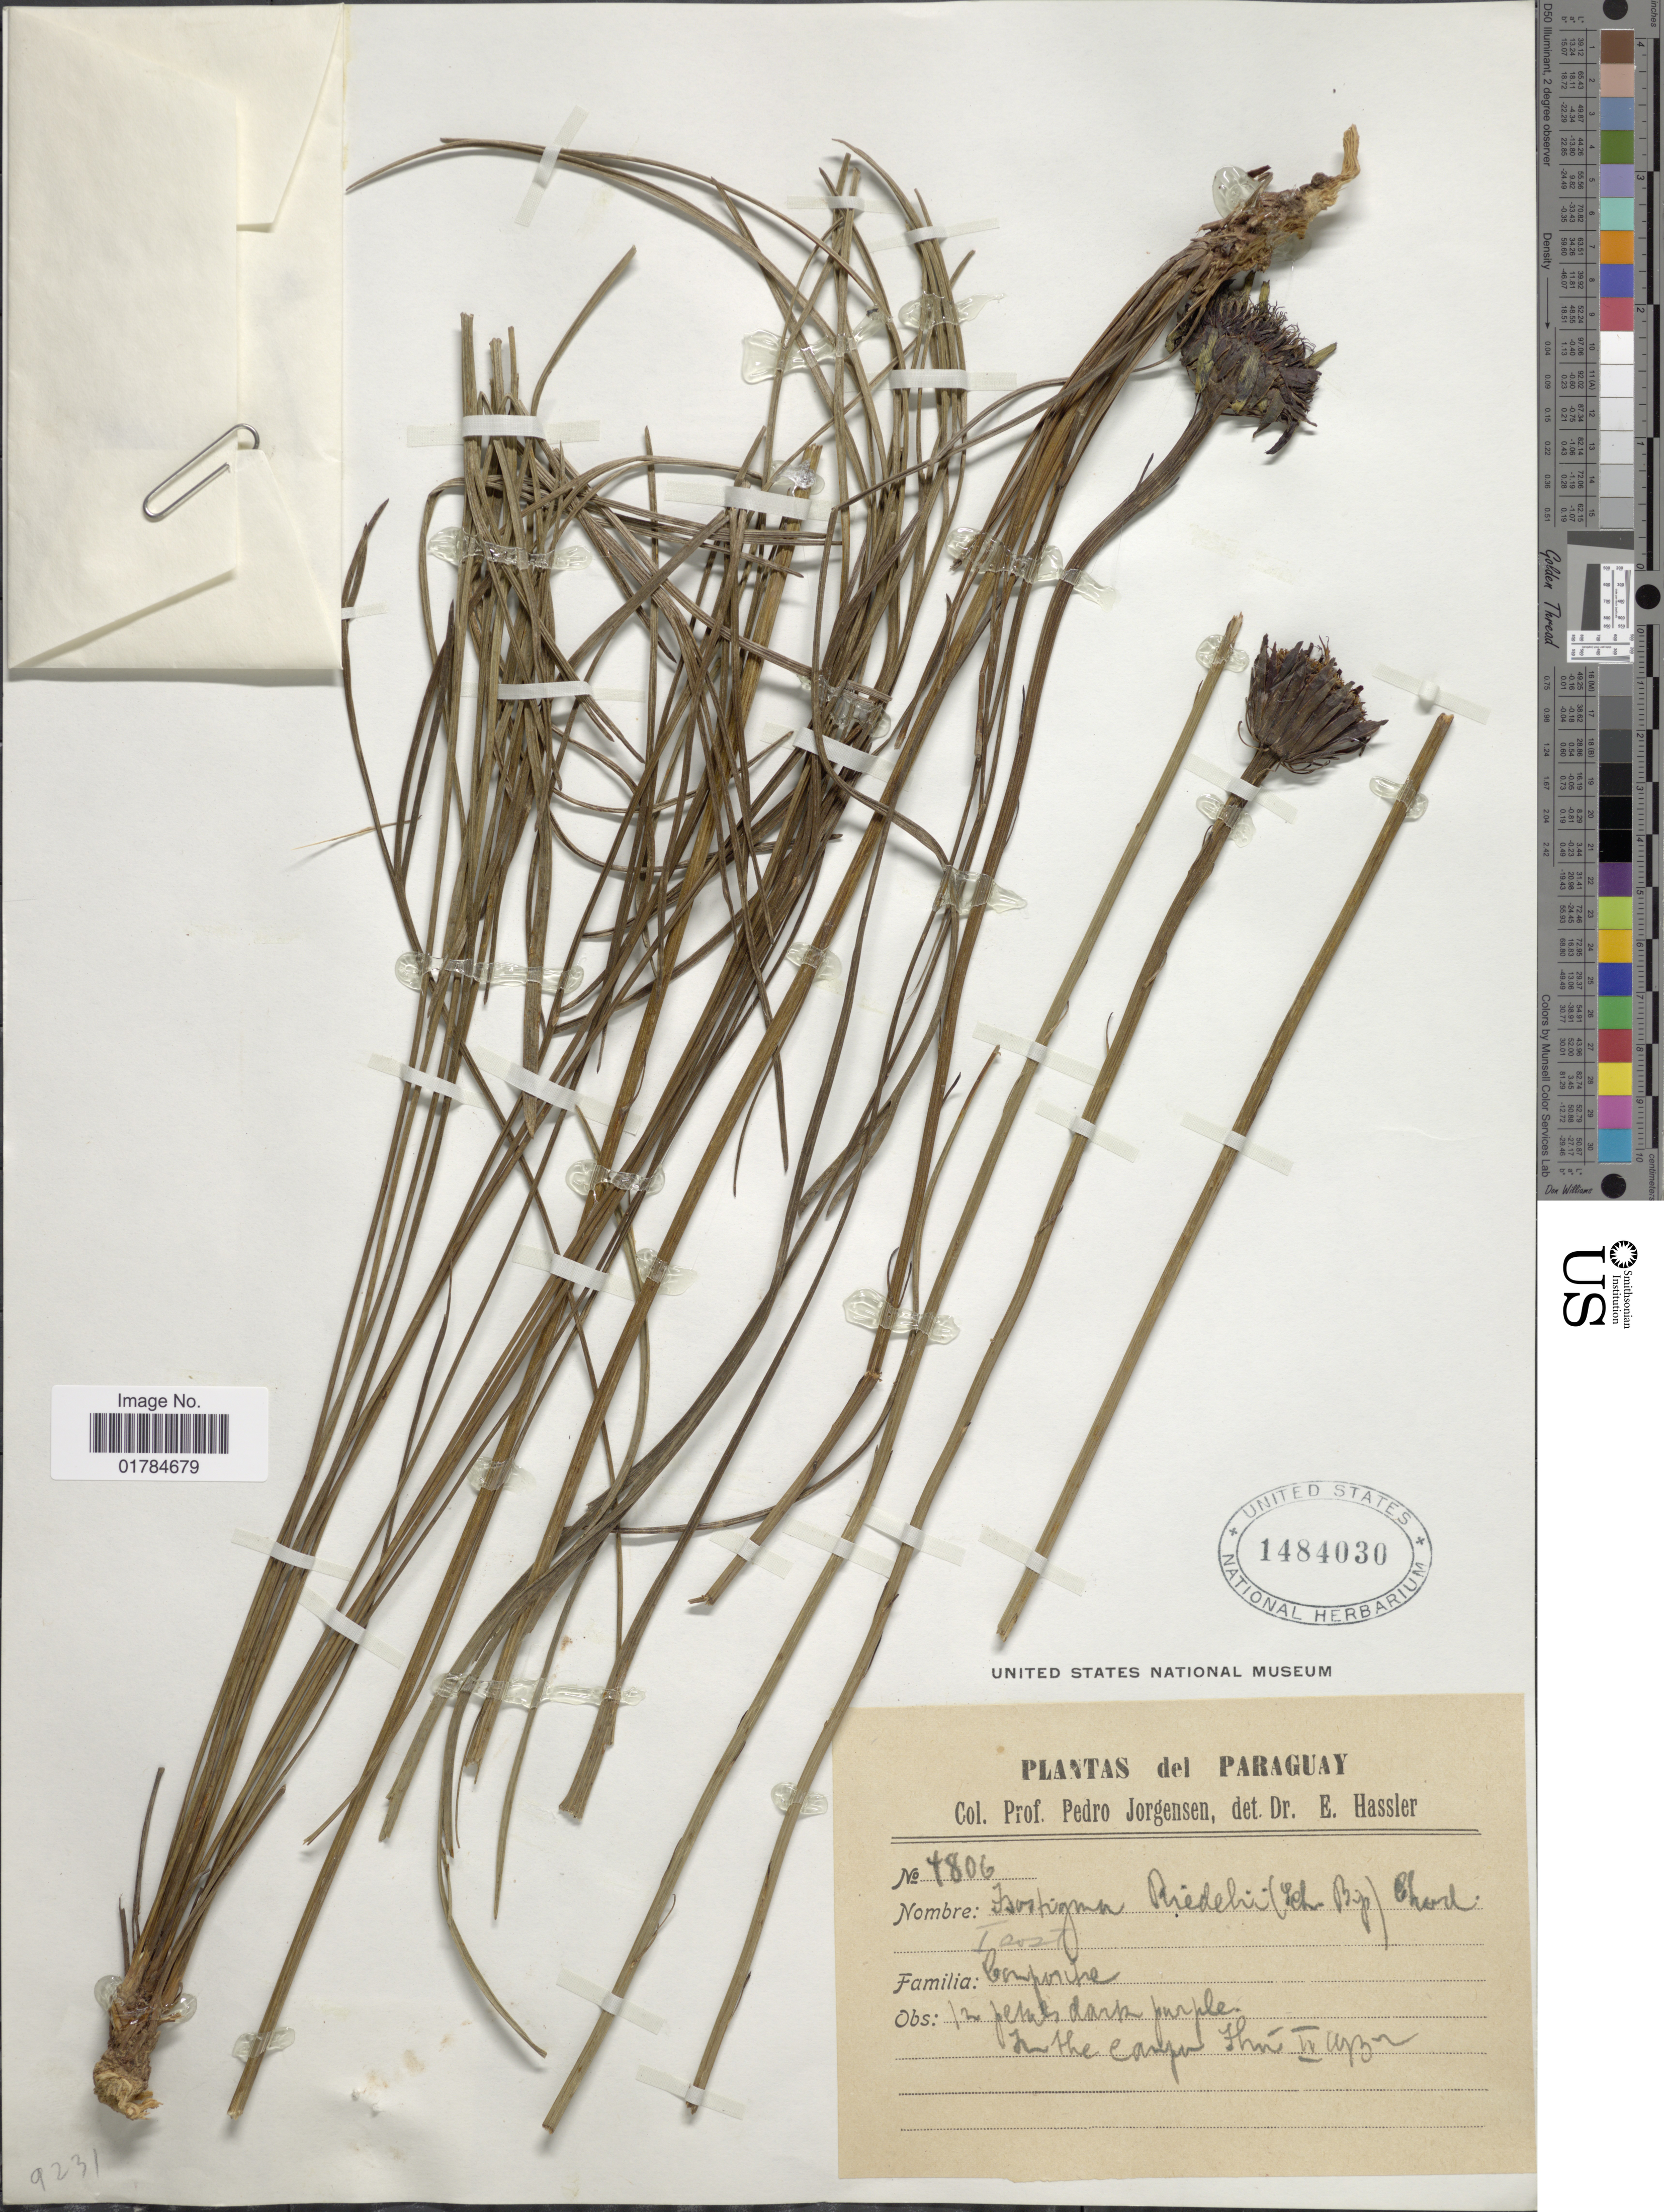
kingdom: Plantae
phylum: Tracheophyta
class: Magnoliopsida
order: Asterales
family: Asteraceae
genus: Isostigma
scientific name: Isostigma riedelii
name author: (Sch. Bip.) Chodat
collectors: P. Jörgensen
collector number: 4806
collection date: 1932-02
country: Paraguay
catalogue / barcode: US 1484030